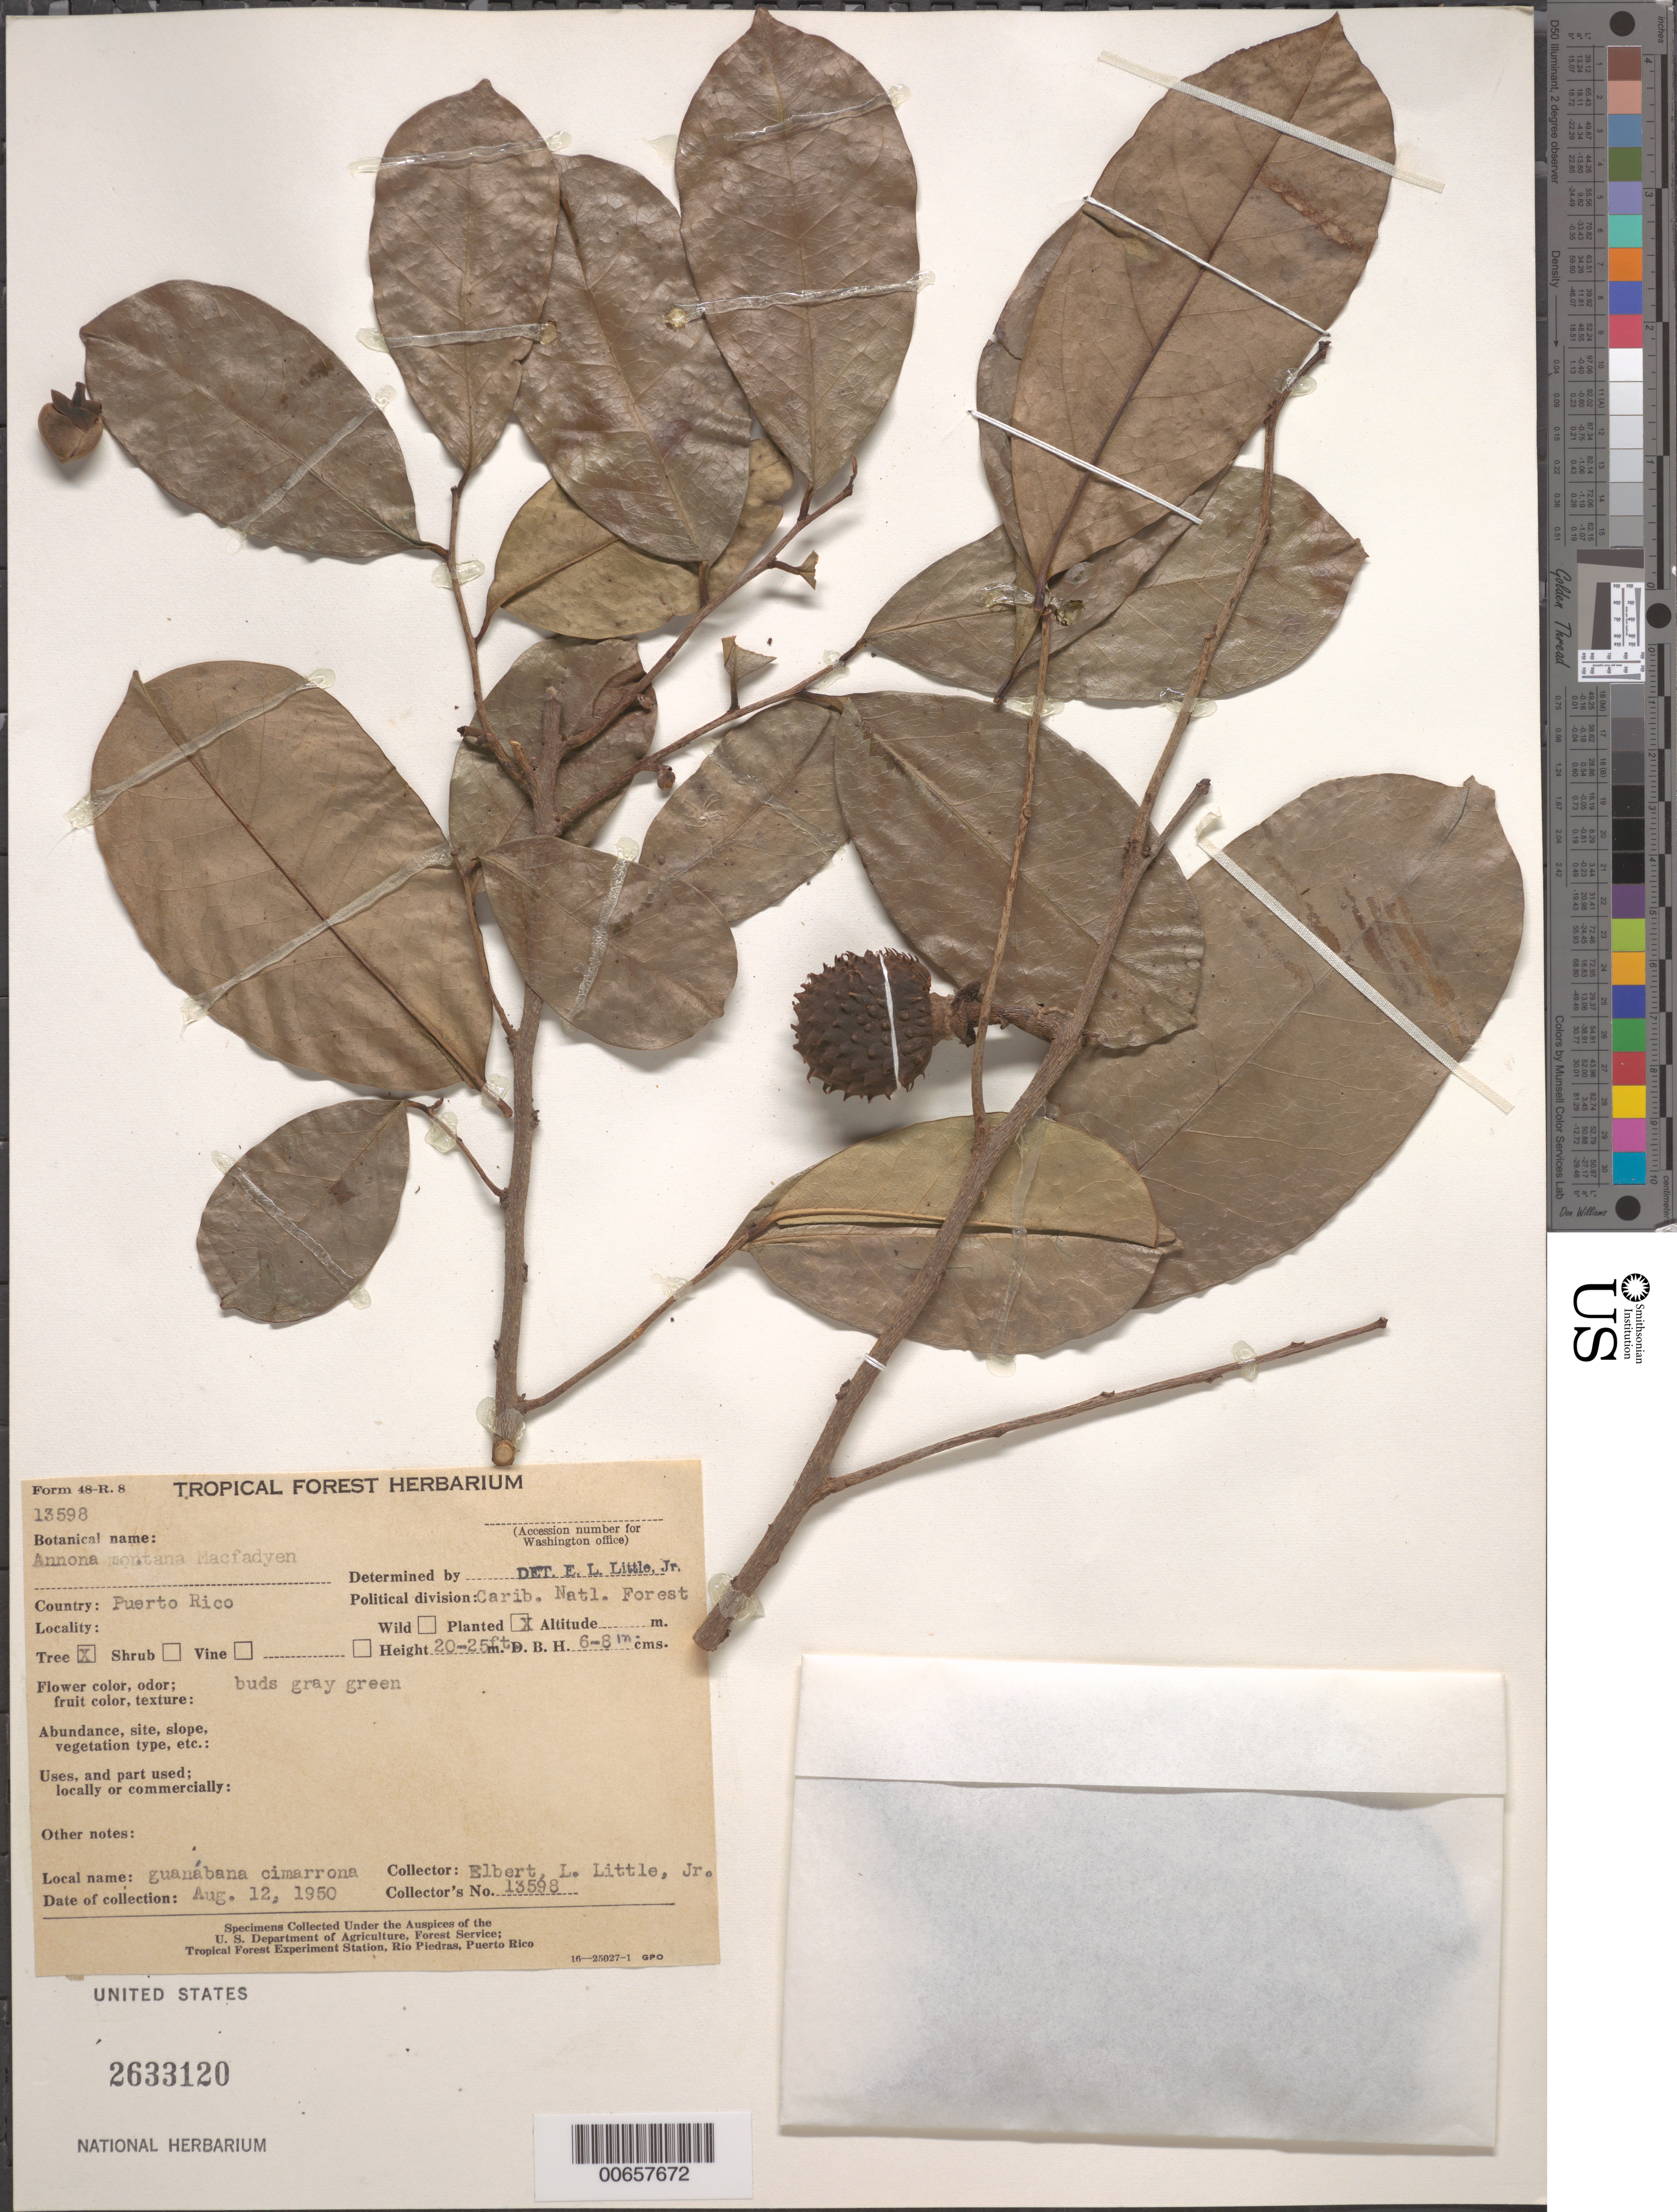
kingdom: Plantae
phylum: Tracheophyta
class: Magnoliopsida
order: Magnoliales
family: Annonaceae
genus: Annona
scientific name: Annona montana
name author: Macfad.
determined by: Little, Elbert L., Jr., (FSSR), United States Department of Agriculture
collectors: E. L. Little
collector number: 13598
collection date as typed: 12 Aug 1950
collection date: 1950-08-12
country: Puerto Rico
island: Greater Antilles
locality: Carib. Natl. Forest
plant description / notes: Common name: guanabana cimarrona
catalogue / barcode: US 2633120